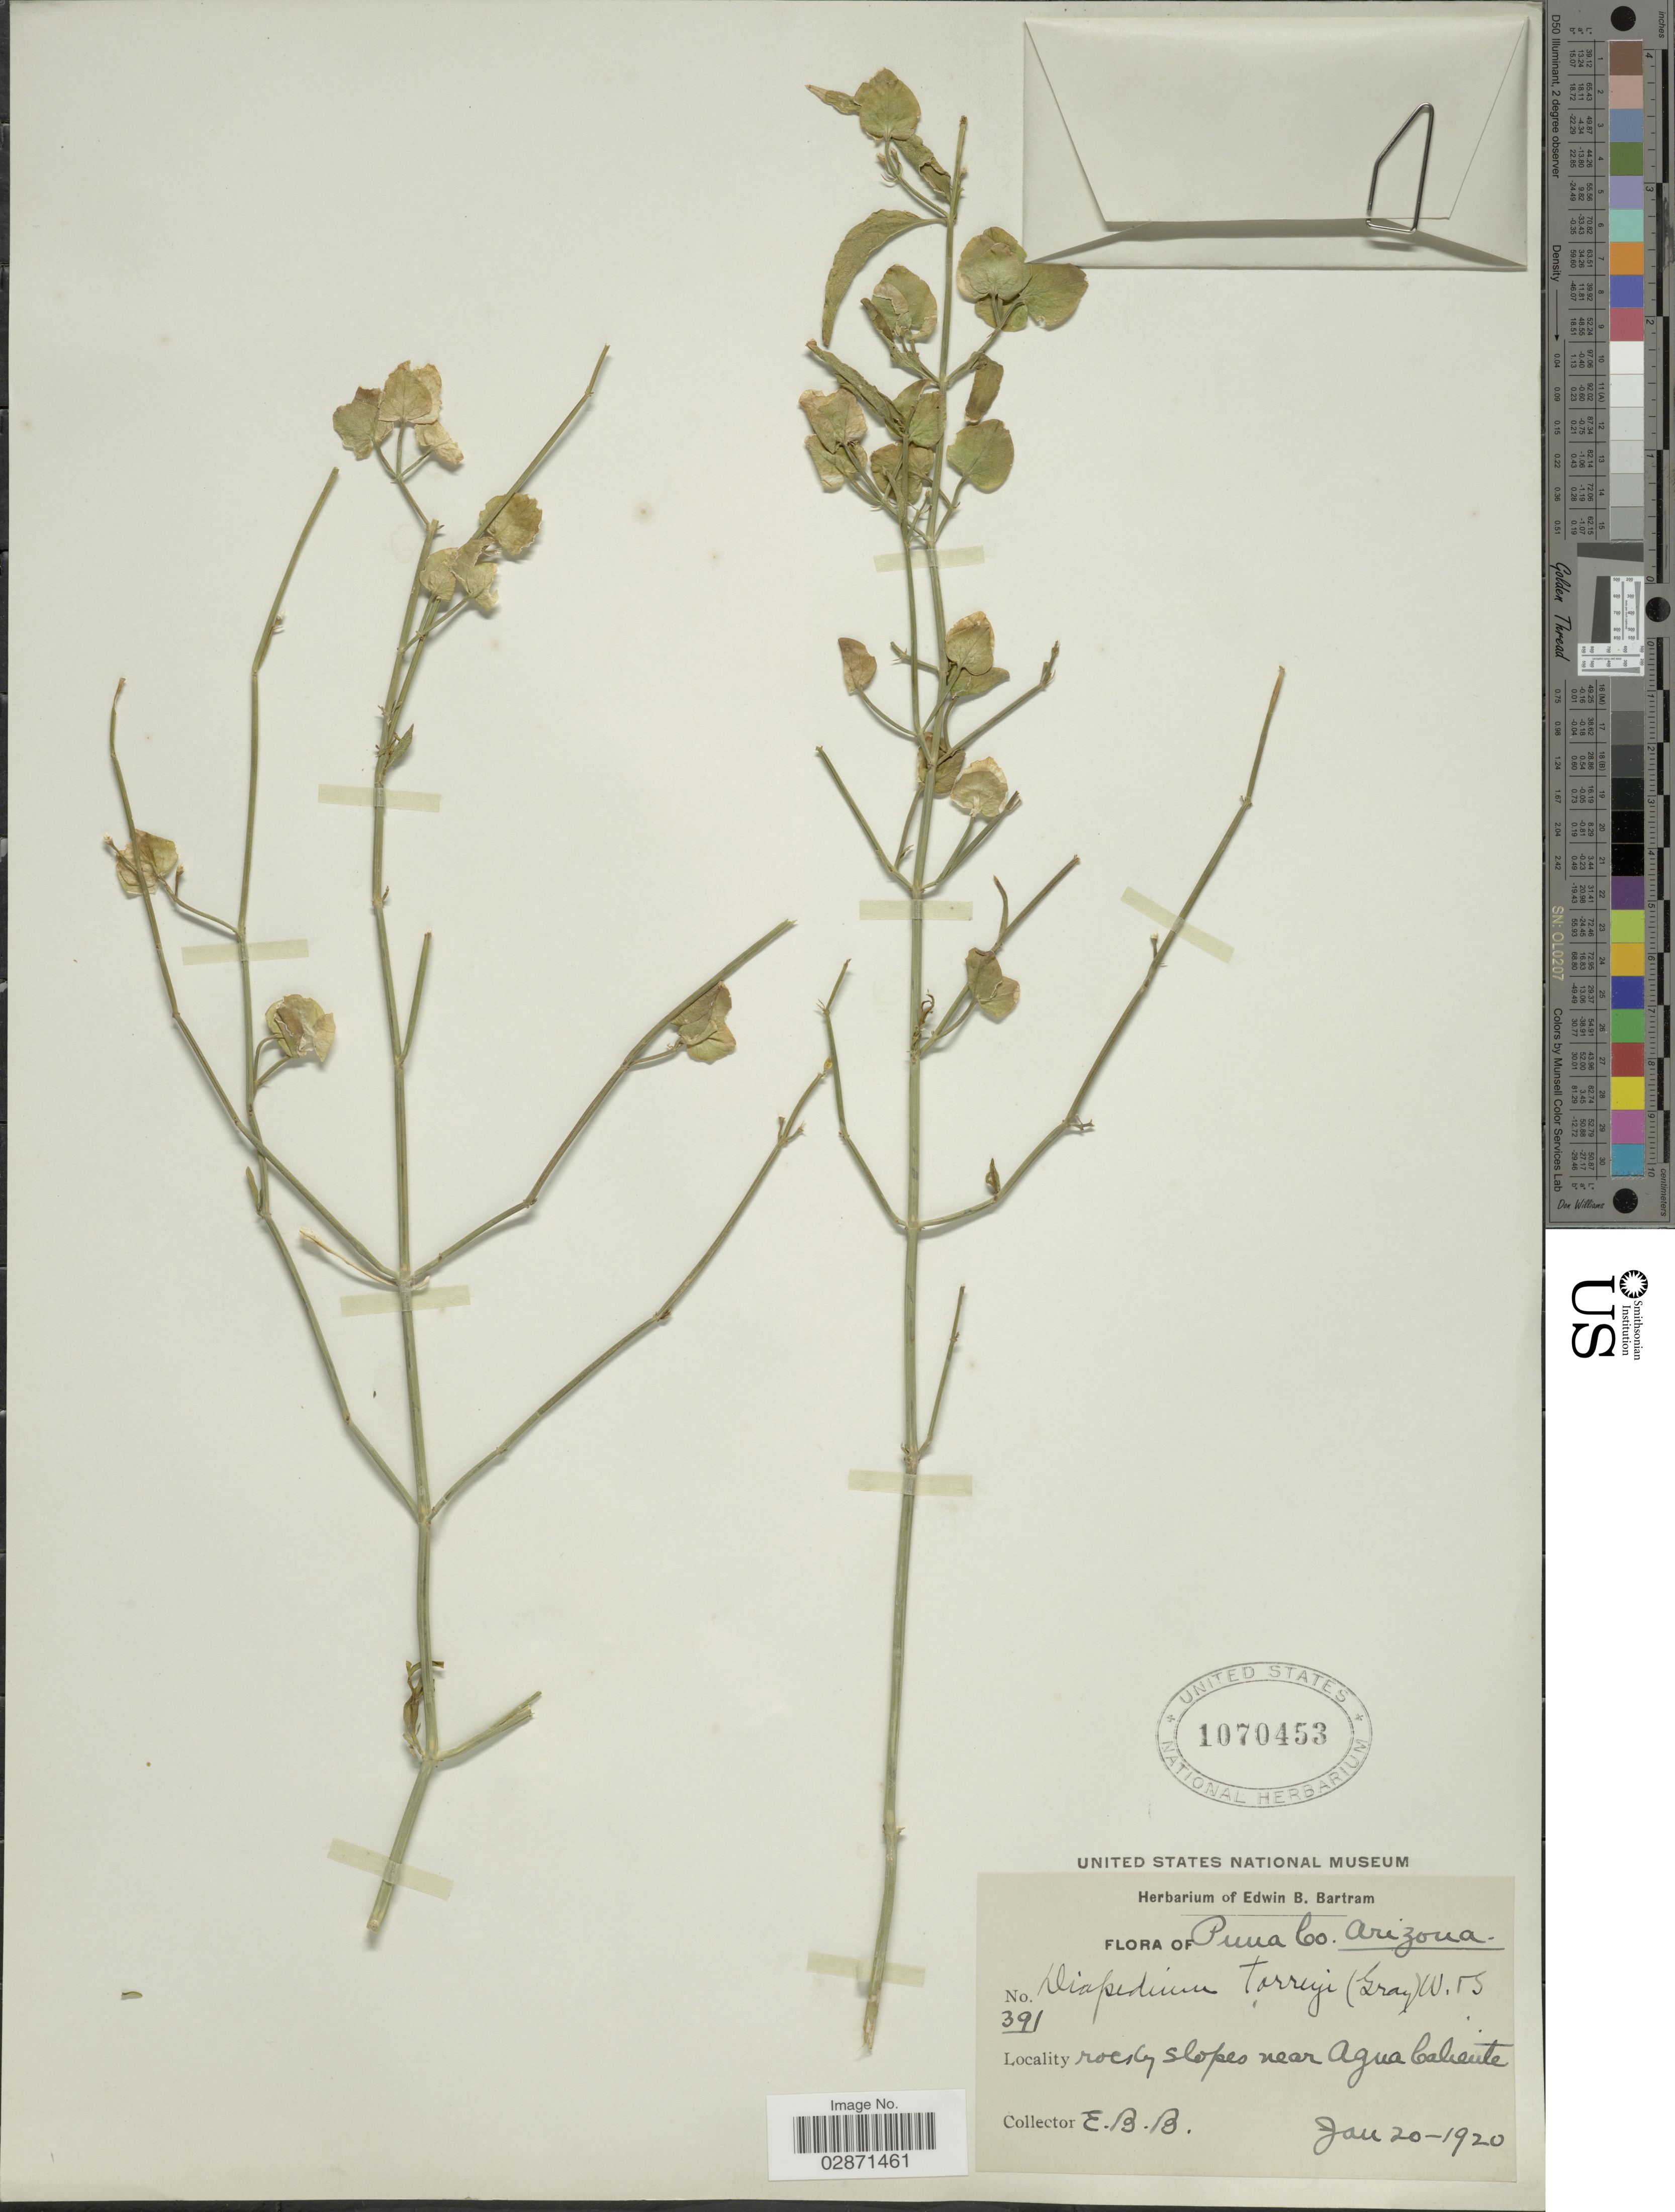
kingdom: Plantae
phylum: Tracheophyta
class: Magnoliopsida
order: Lamiales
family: Acanthaceae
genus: Dicliptera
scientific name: Dicliptera resupinata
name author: (Vahl) Juss.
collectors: E. B. Bartram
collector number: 391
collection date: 1920-01-20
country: United States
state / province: Arizona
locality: Pima Co. Rocky slopes near Agua Caliente.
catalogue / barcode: US 1070453